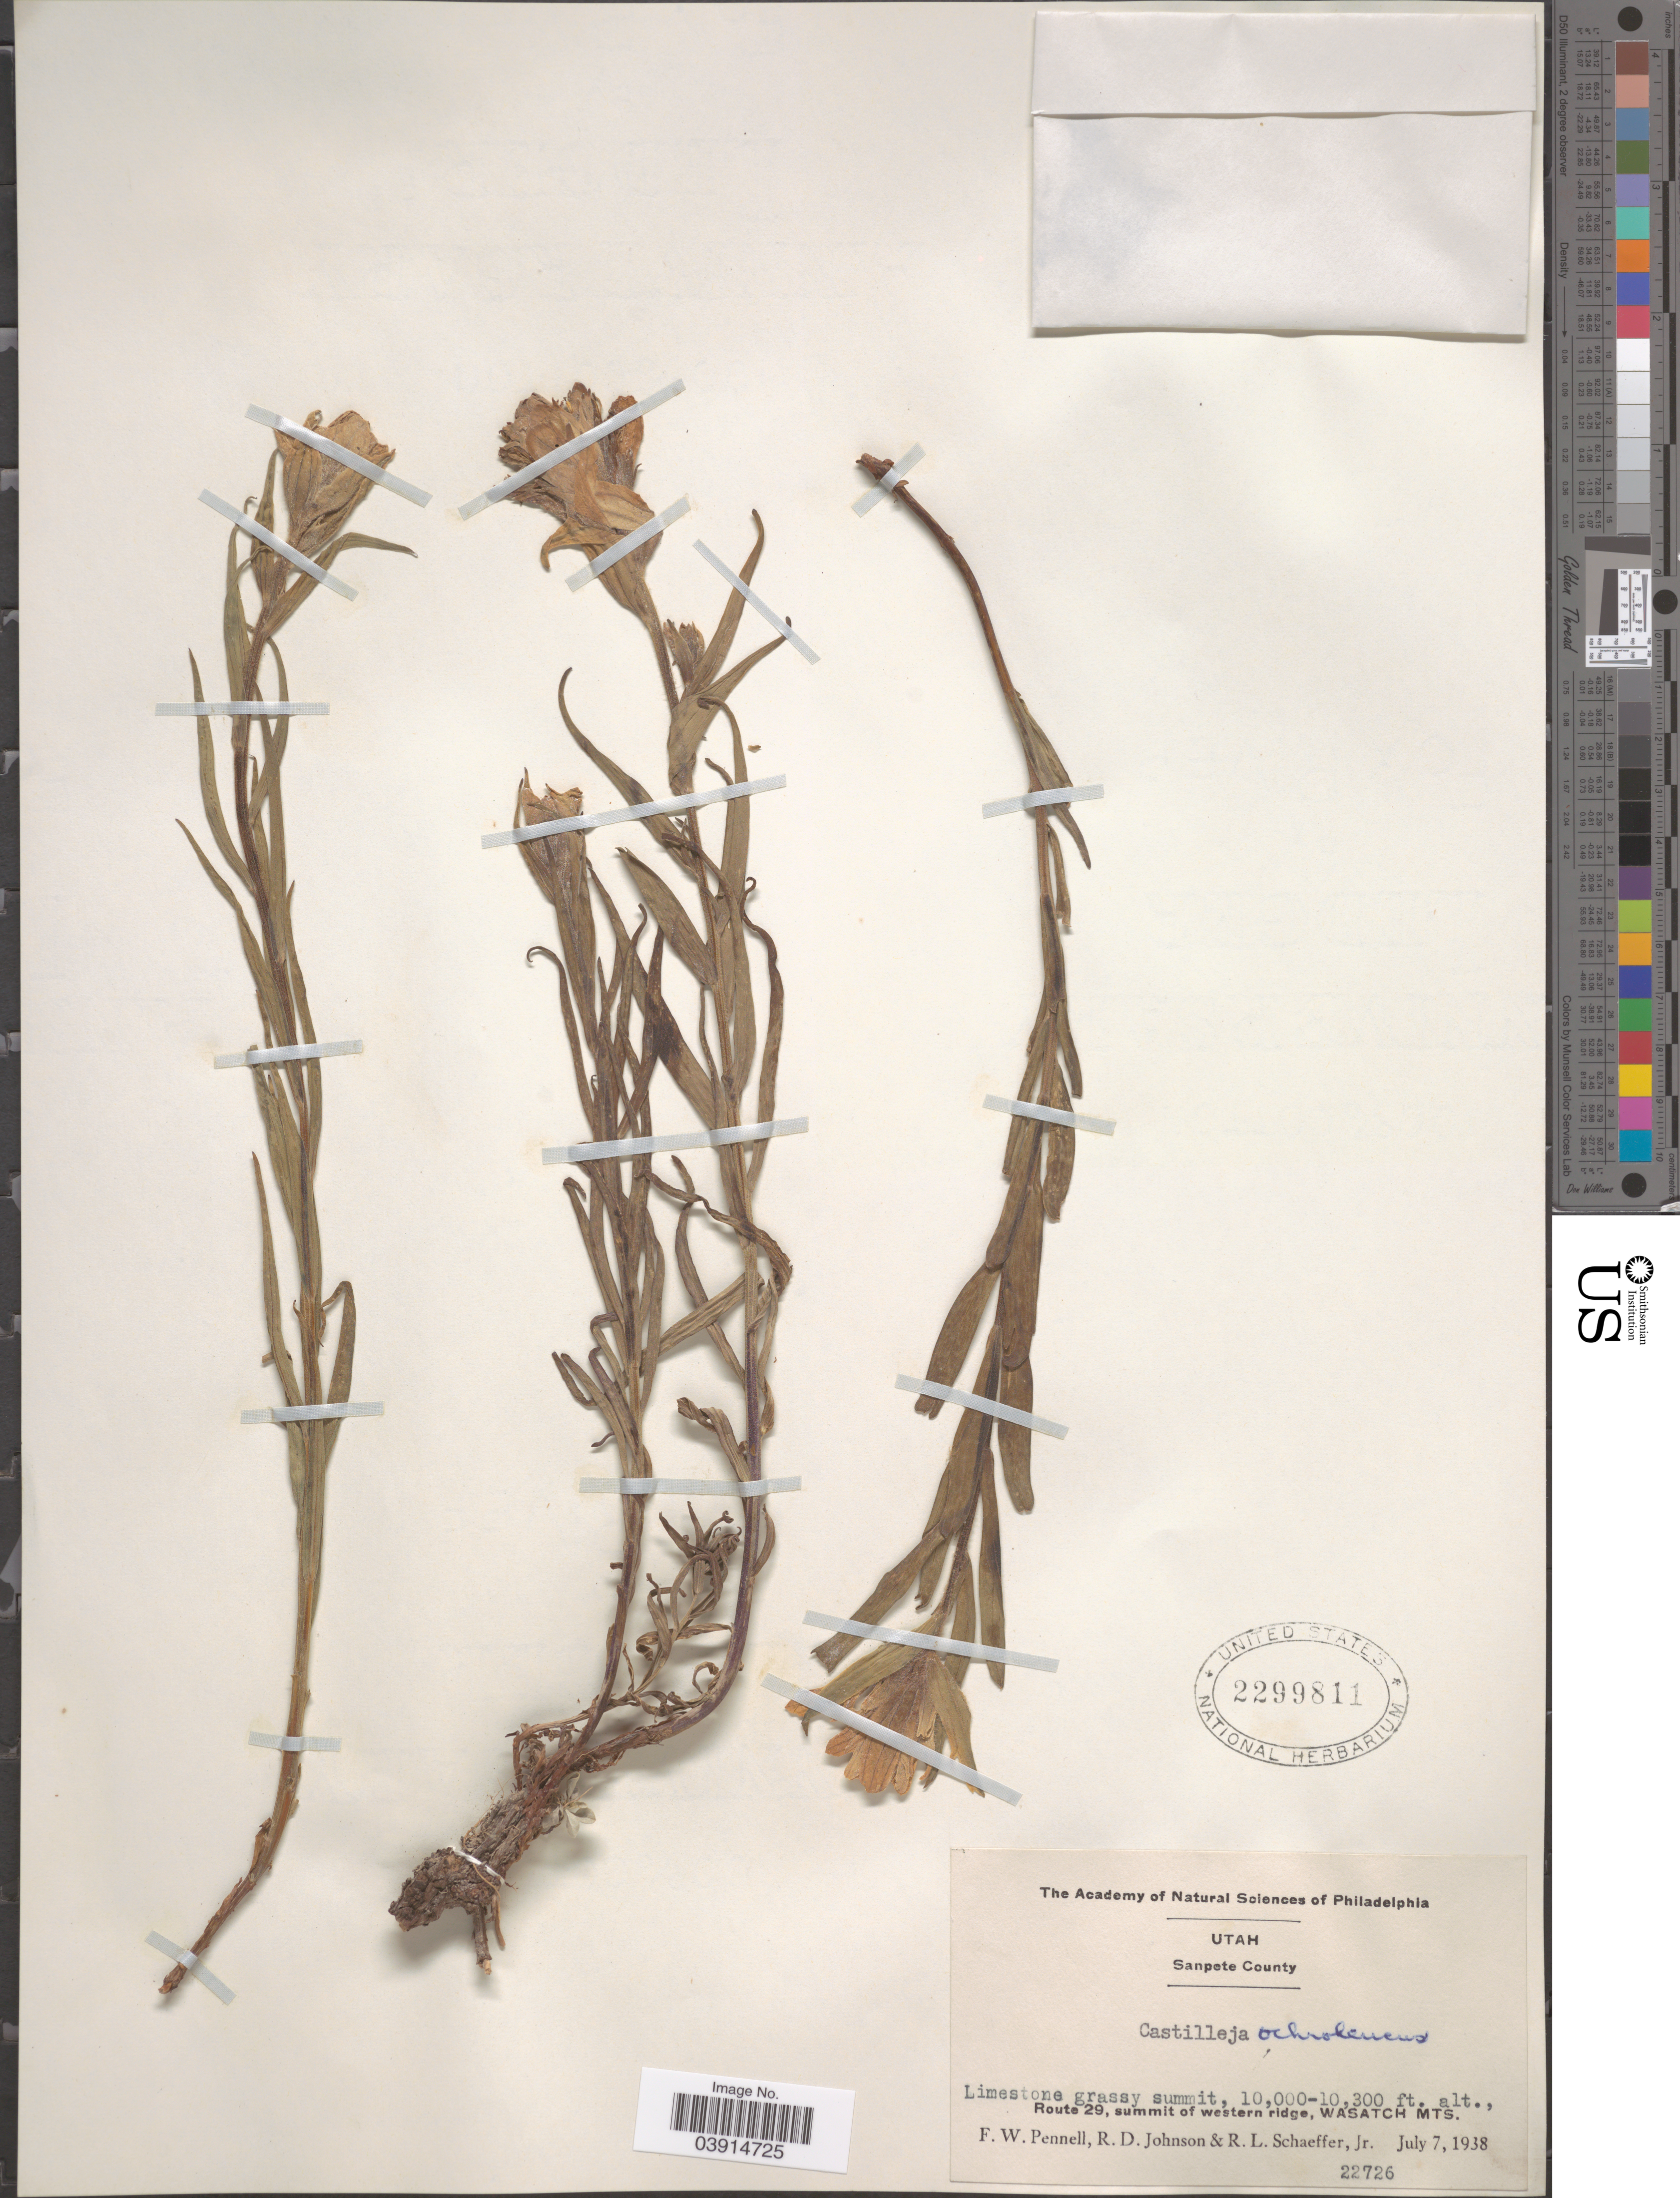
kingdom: Plantae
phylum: Tracheophyta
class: Magnoliopsida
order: Lamiales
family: Orobanchaceae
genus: Castilleja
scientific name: Castilleja sp.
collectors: F. W. Pennell, R. D. Johnson & R. L. Schaeffer Jr.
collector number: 22726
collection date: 1938-07-07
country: United States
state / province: Utah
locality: Sanpete County. Route 29, summit of western ridge, Wasatch Mts.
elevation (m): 3048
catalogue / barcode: US 2299811